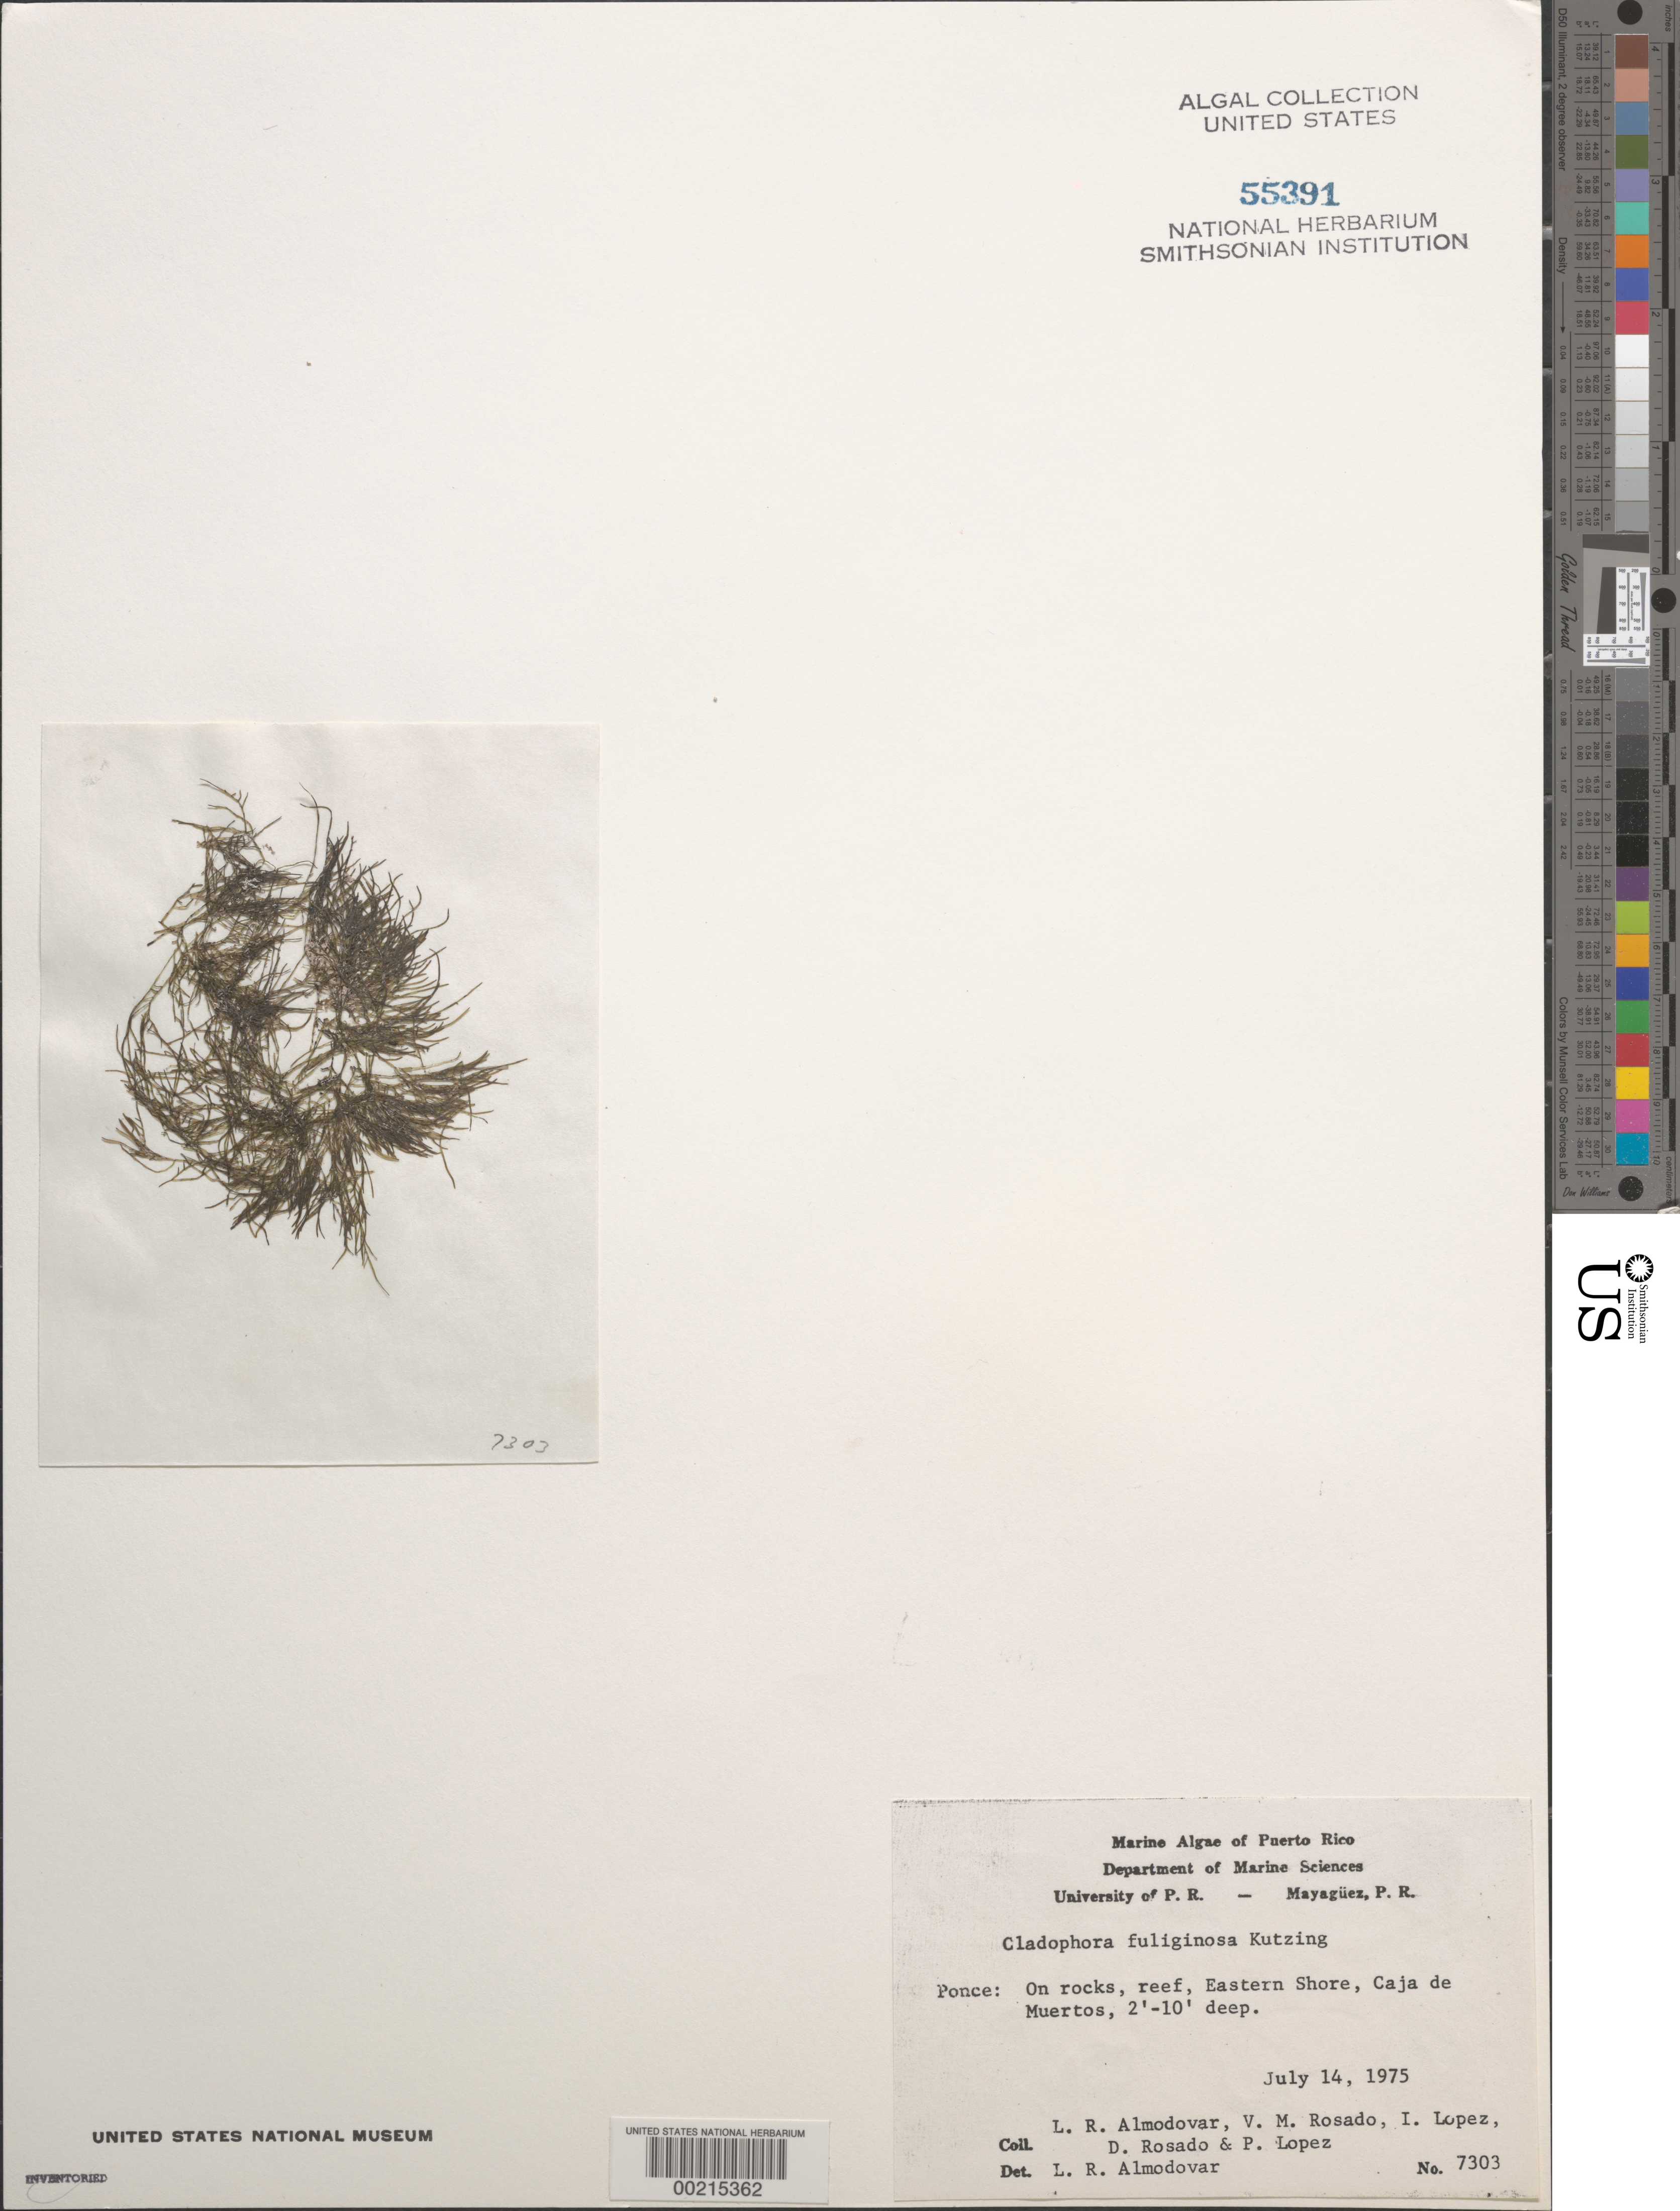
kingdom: Plantae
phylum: Chlorophyta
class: Ulvophyceae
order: Cladophorales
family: Cladophoraceae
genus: Cladophora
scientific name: Cladophora fuliginosa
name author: Kütz.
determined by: Almodovar, L. R.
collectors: L. Almodovar, V. Rosado, I. Lopéz, D. Rosado & P. Lopez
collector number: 7303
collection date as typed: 14 Jul 1975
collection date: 1975-07-14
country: Puerto Rico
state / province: Ponce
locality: Caja de muertos, eastern shore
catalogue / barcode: US 55391